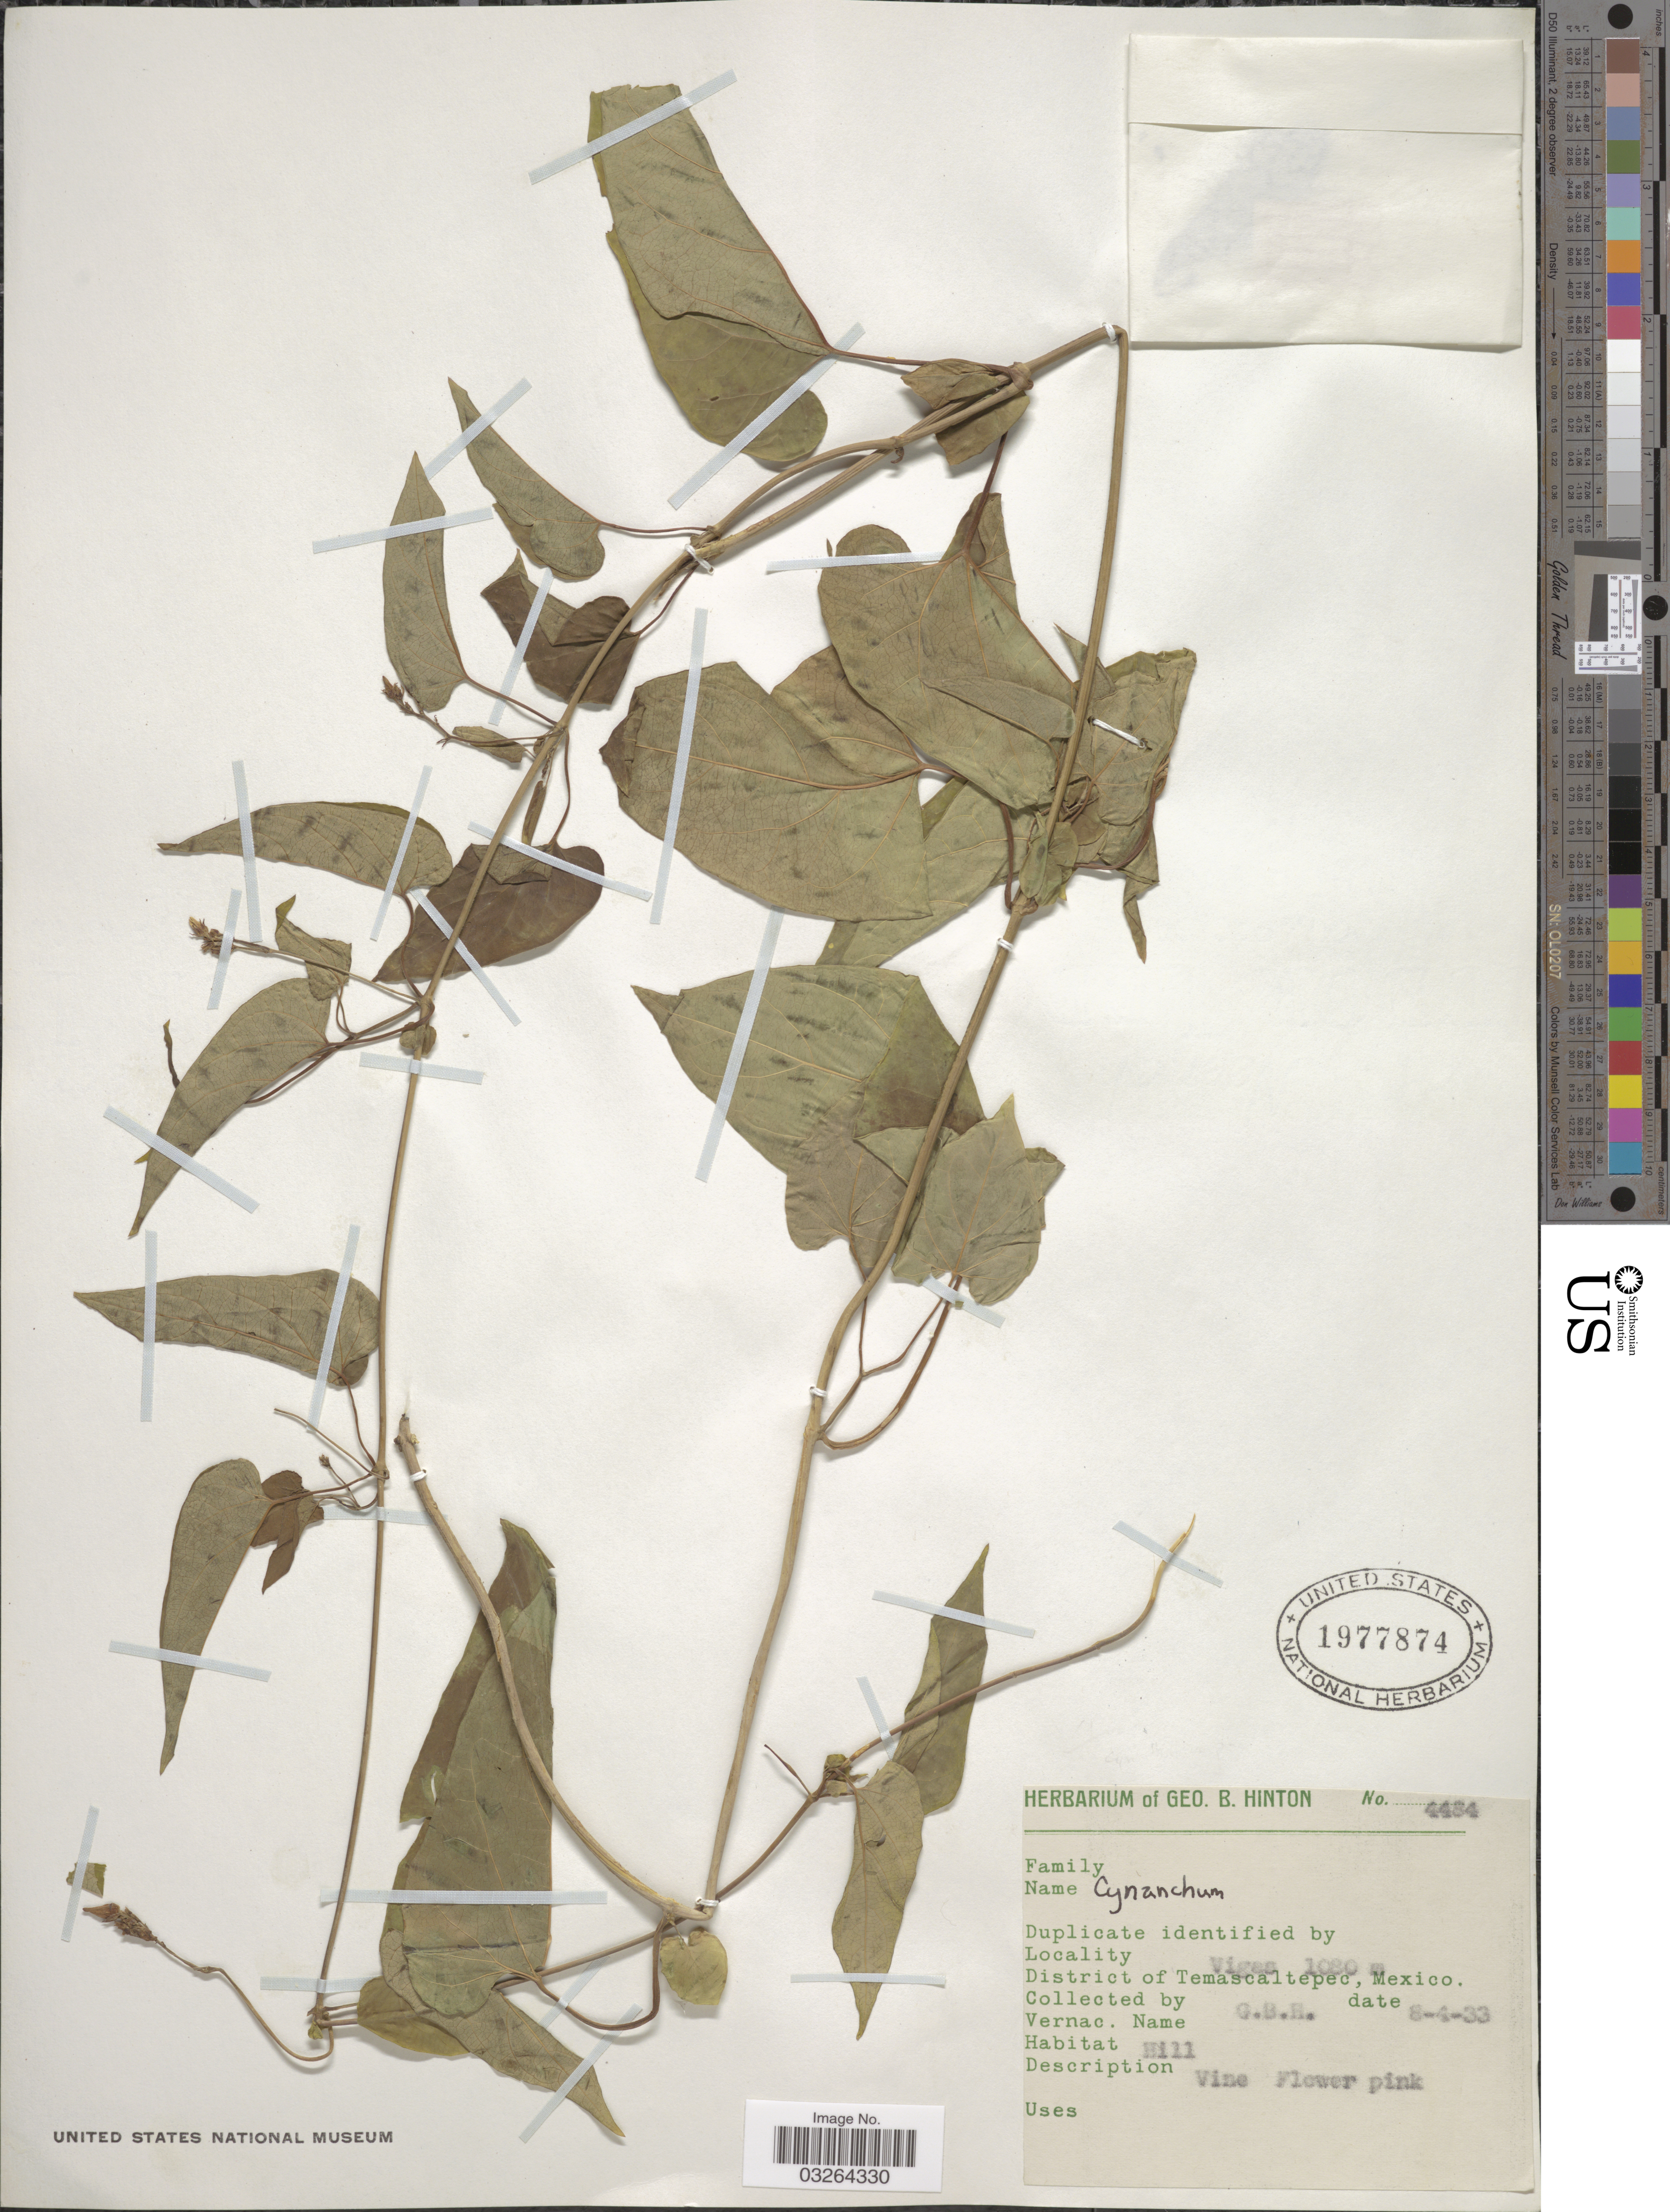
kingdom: Plantae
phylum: Tracheophyta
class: Magnoliopsida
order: Gentianales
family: Apocynaceae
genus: Cynanchum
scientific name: Cynanchum sp.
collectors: G. B. Hinton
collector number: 4484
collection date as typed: Transcribed d/m/y: 8/4/33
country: Mexico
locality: Vigas, District of Temascaltepec.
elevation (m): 1080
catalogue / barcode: US 1977874